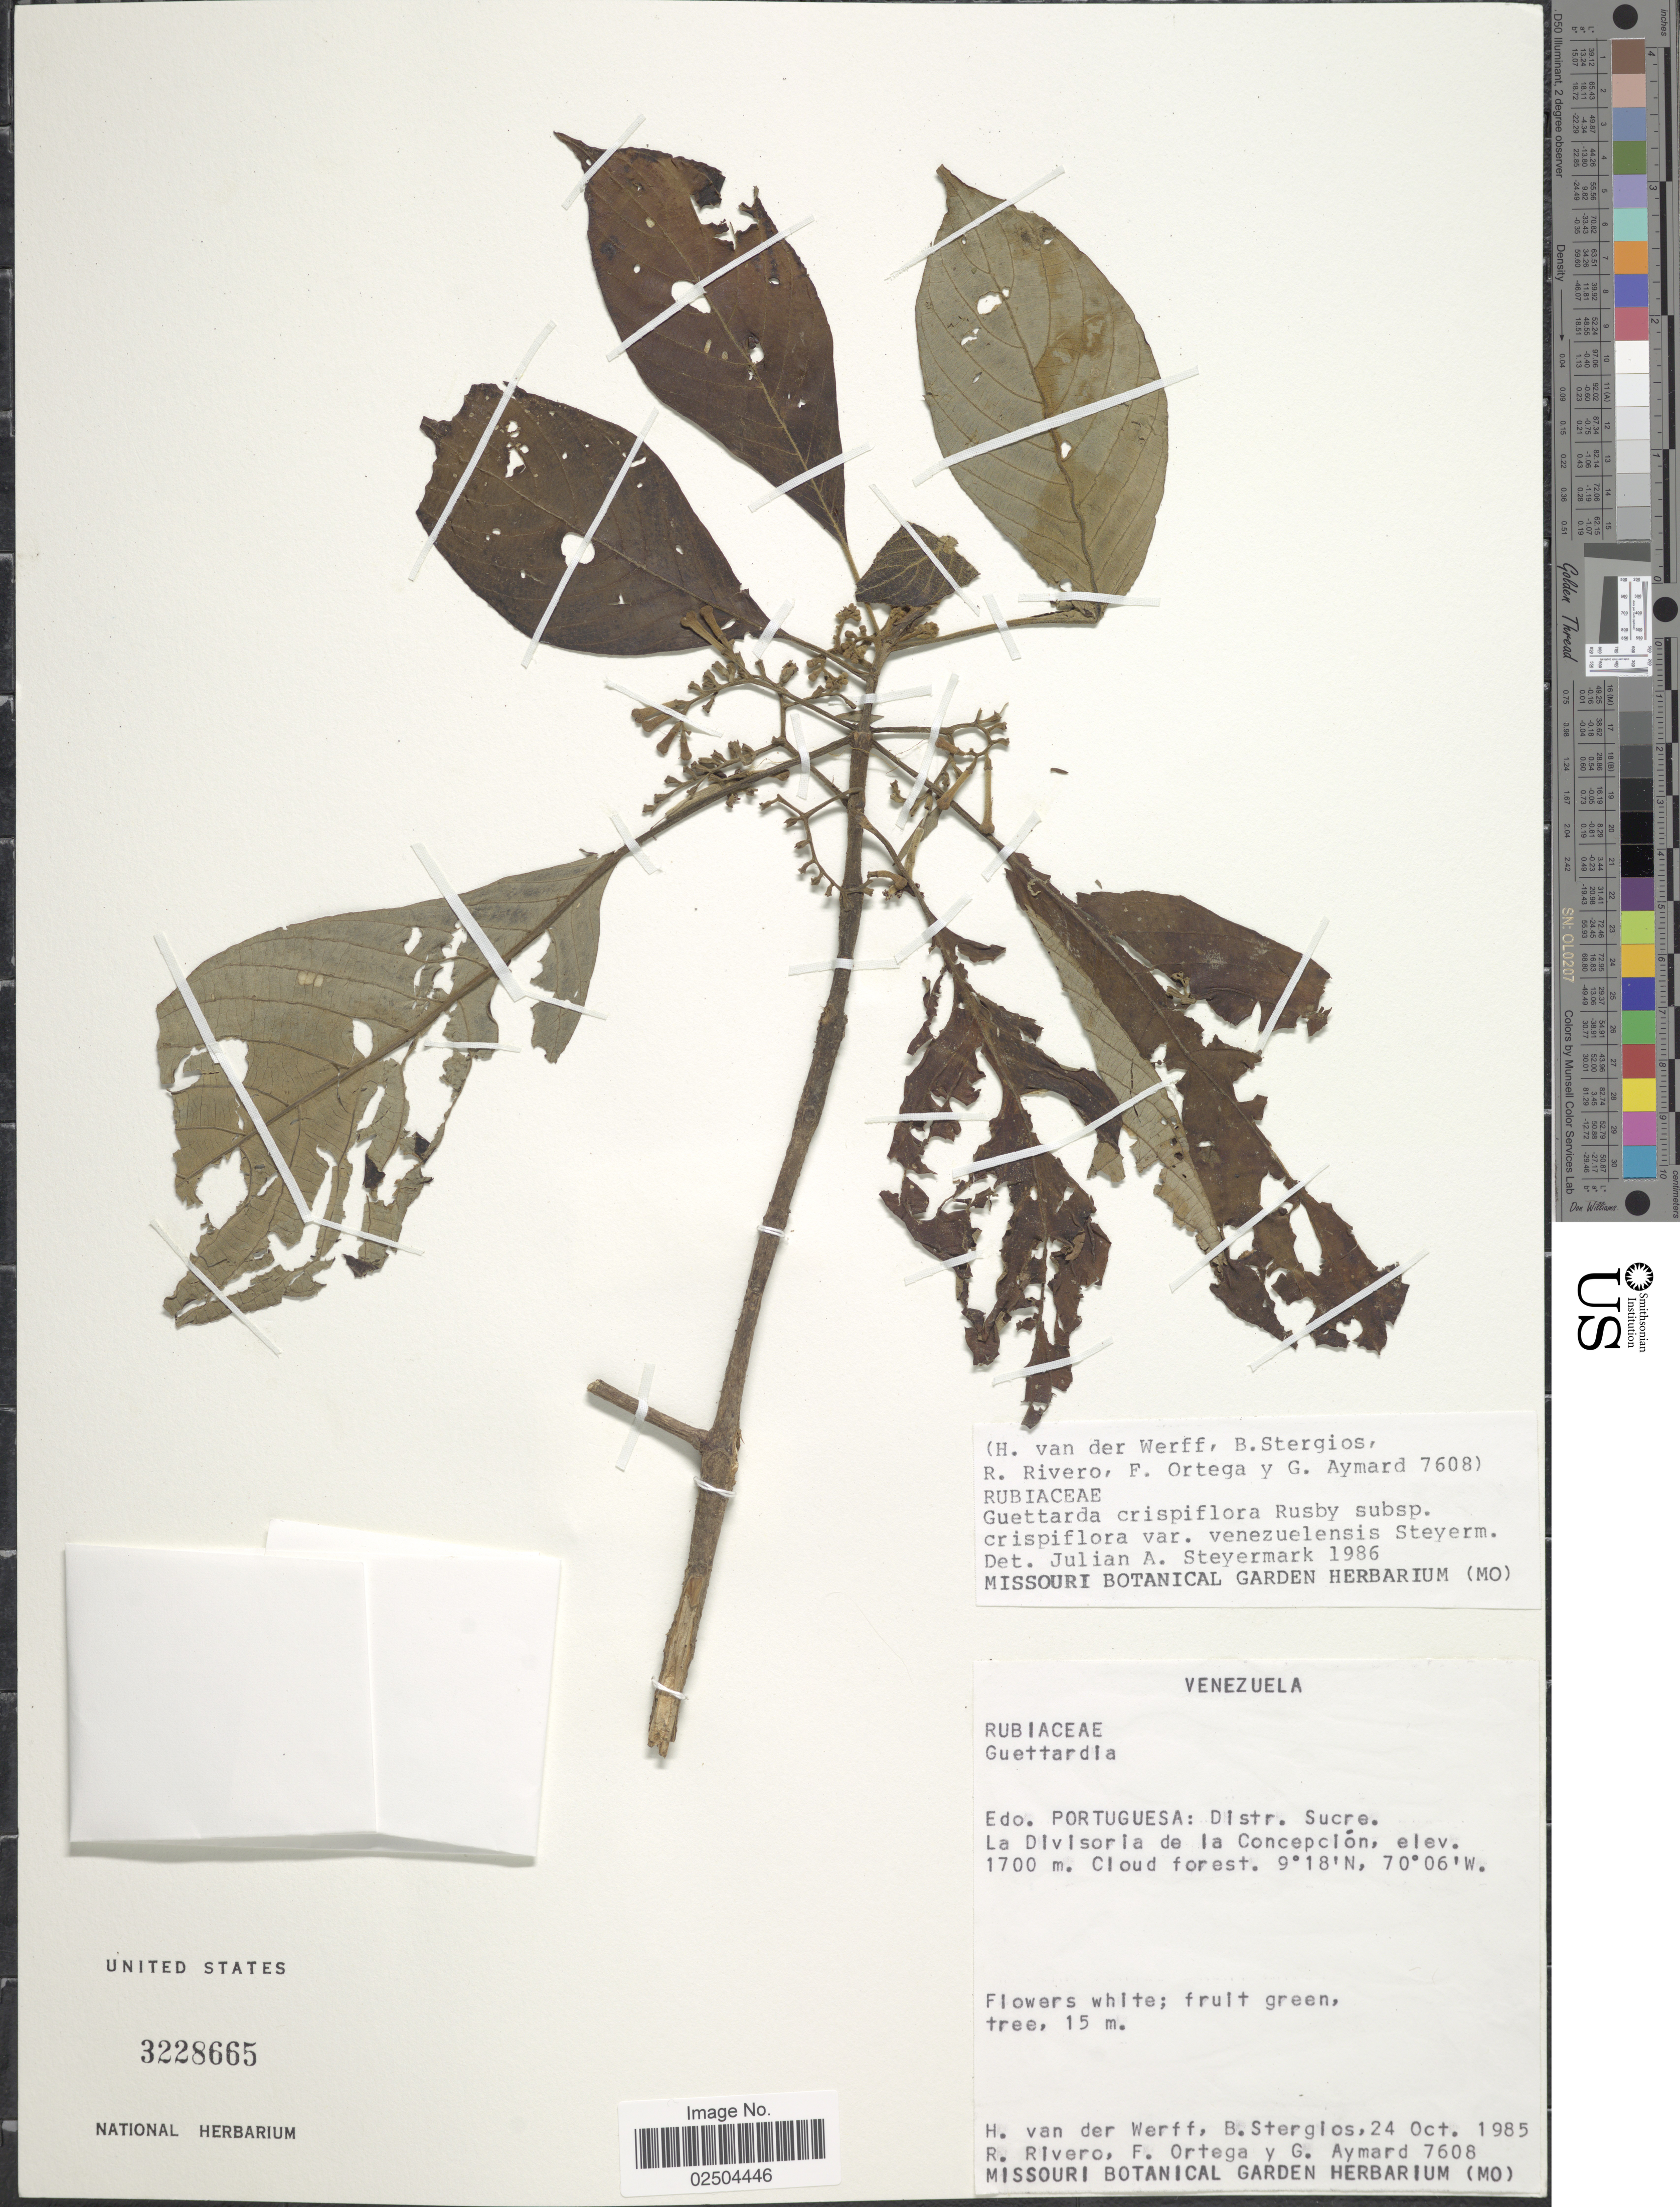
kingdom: Plantae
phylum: Tracheophyta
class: Magnoliopsida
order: Gentianales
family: Rubiaceae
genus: Guettarda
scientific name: Guettarda crispiflora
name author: Vahl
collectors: H. van der Werff, B. G. Stergios, R. Rivero, F. J. Ortega & G. A. Aymard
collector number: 7608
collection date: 1985-10-24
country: Venezuela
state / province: Portuguesa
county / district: Sucre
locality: La Divisoria de la Concepcion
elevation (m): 1700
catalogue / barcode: US 3228665